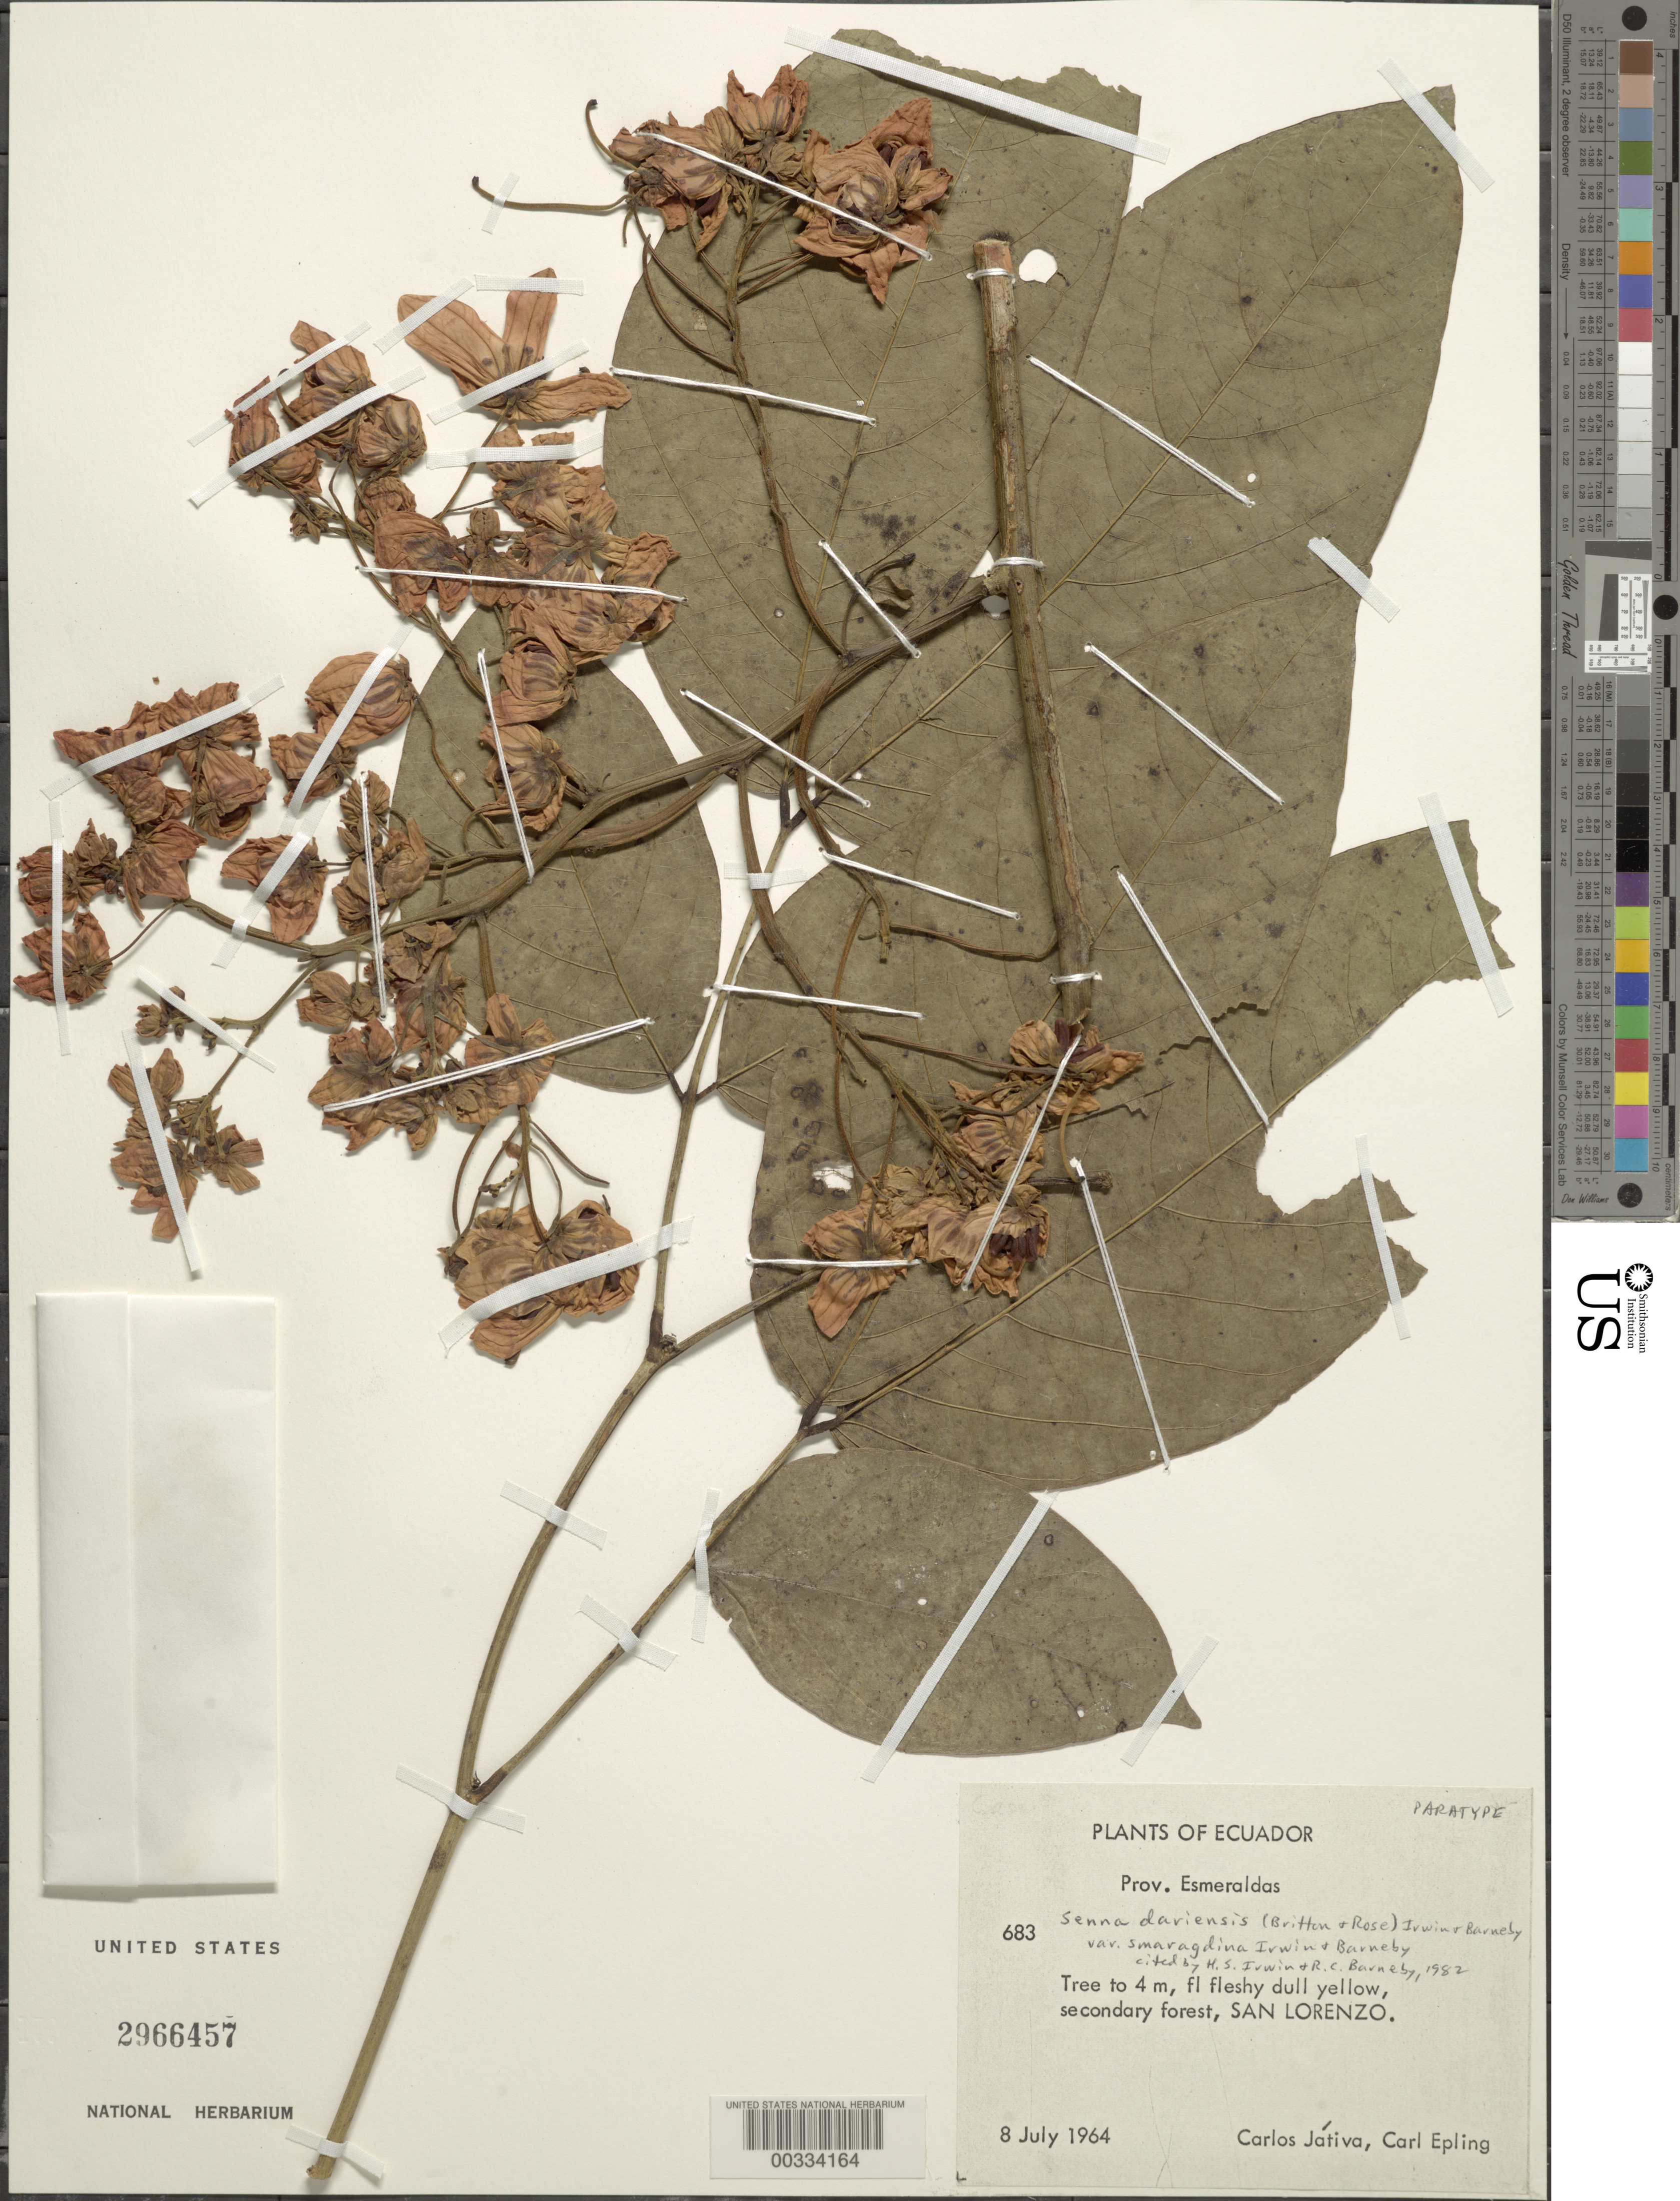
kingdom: Plantae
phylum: Tracheophyta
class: Magnoliopsida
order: Fabales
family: Fabaceae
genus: Senna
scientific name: Senna dariensis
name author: (Britton & Rose) H.S. Irwin & Barneby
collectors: C. D. Játiva & C. C. Epling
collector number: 683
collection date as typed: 08 Jul 1964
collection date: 1964-07-08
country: Ecuador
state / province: Esmeraldas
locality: San Lorenzo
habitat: Secondary forest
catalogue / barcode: US 2966457